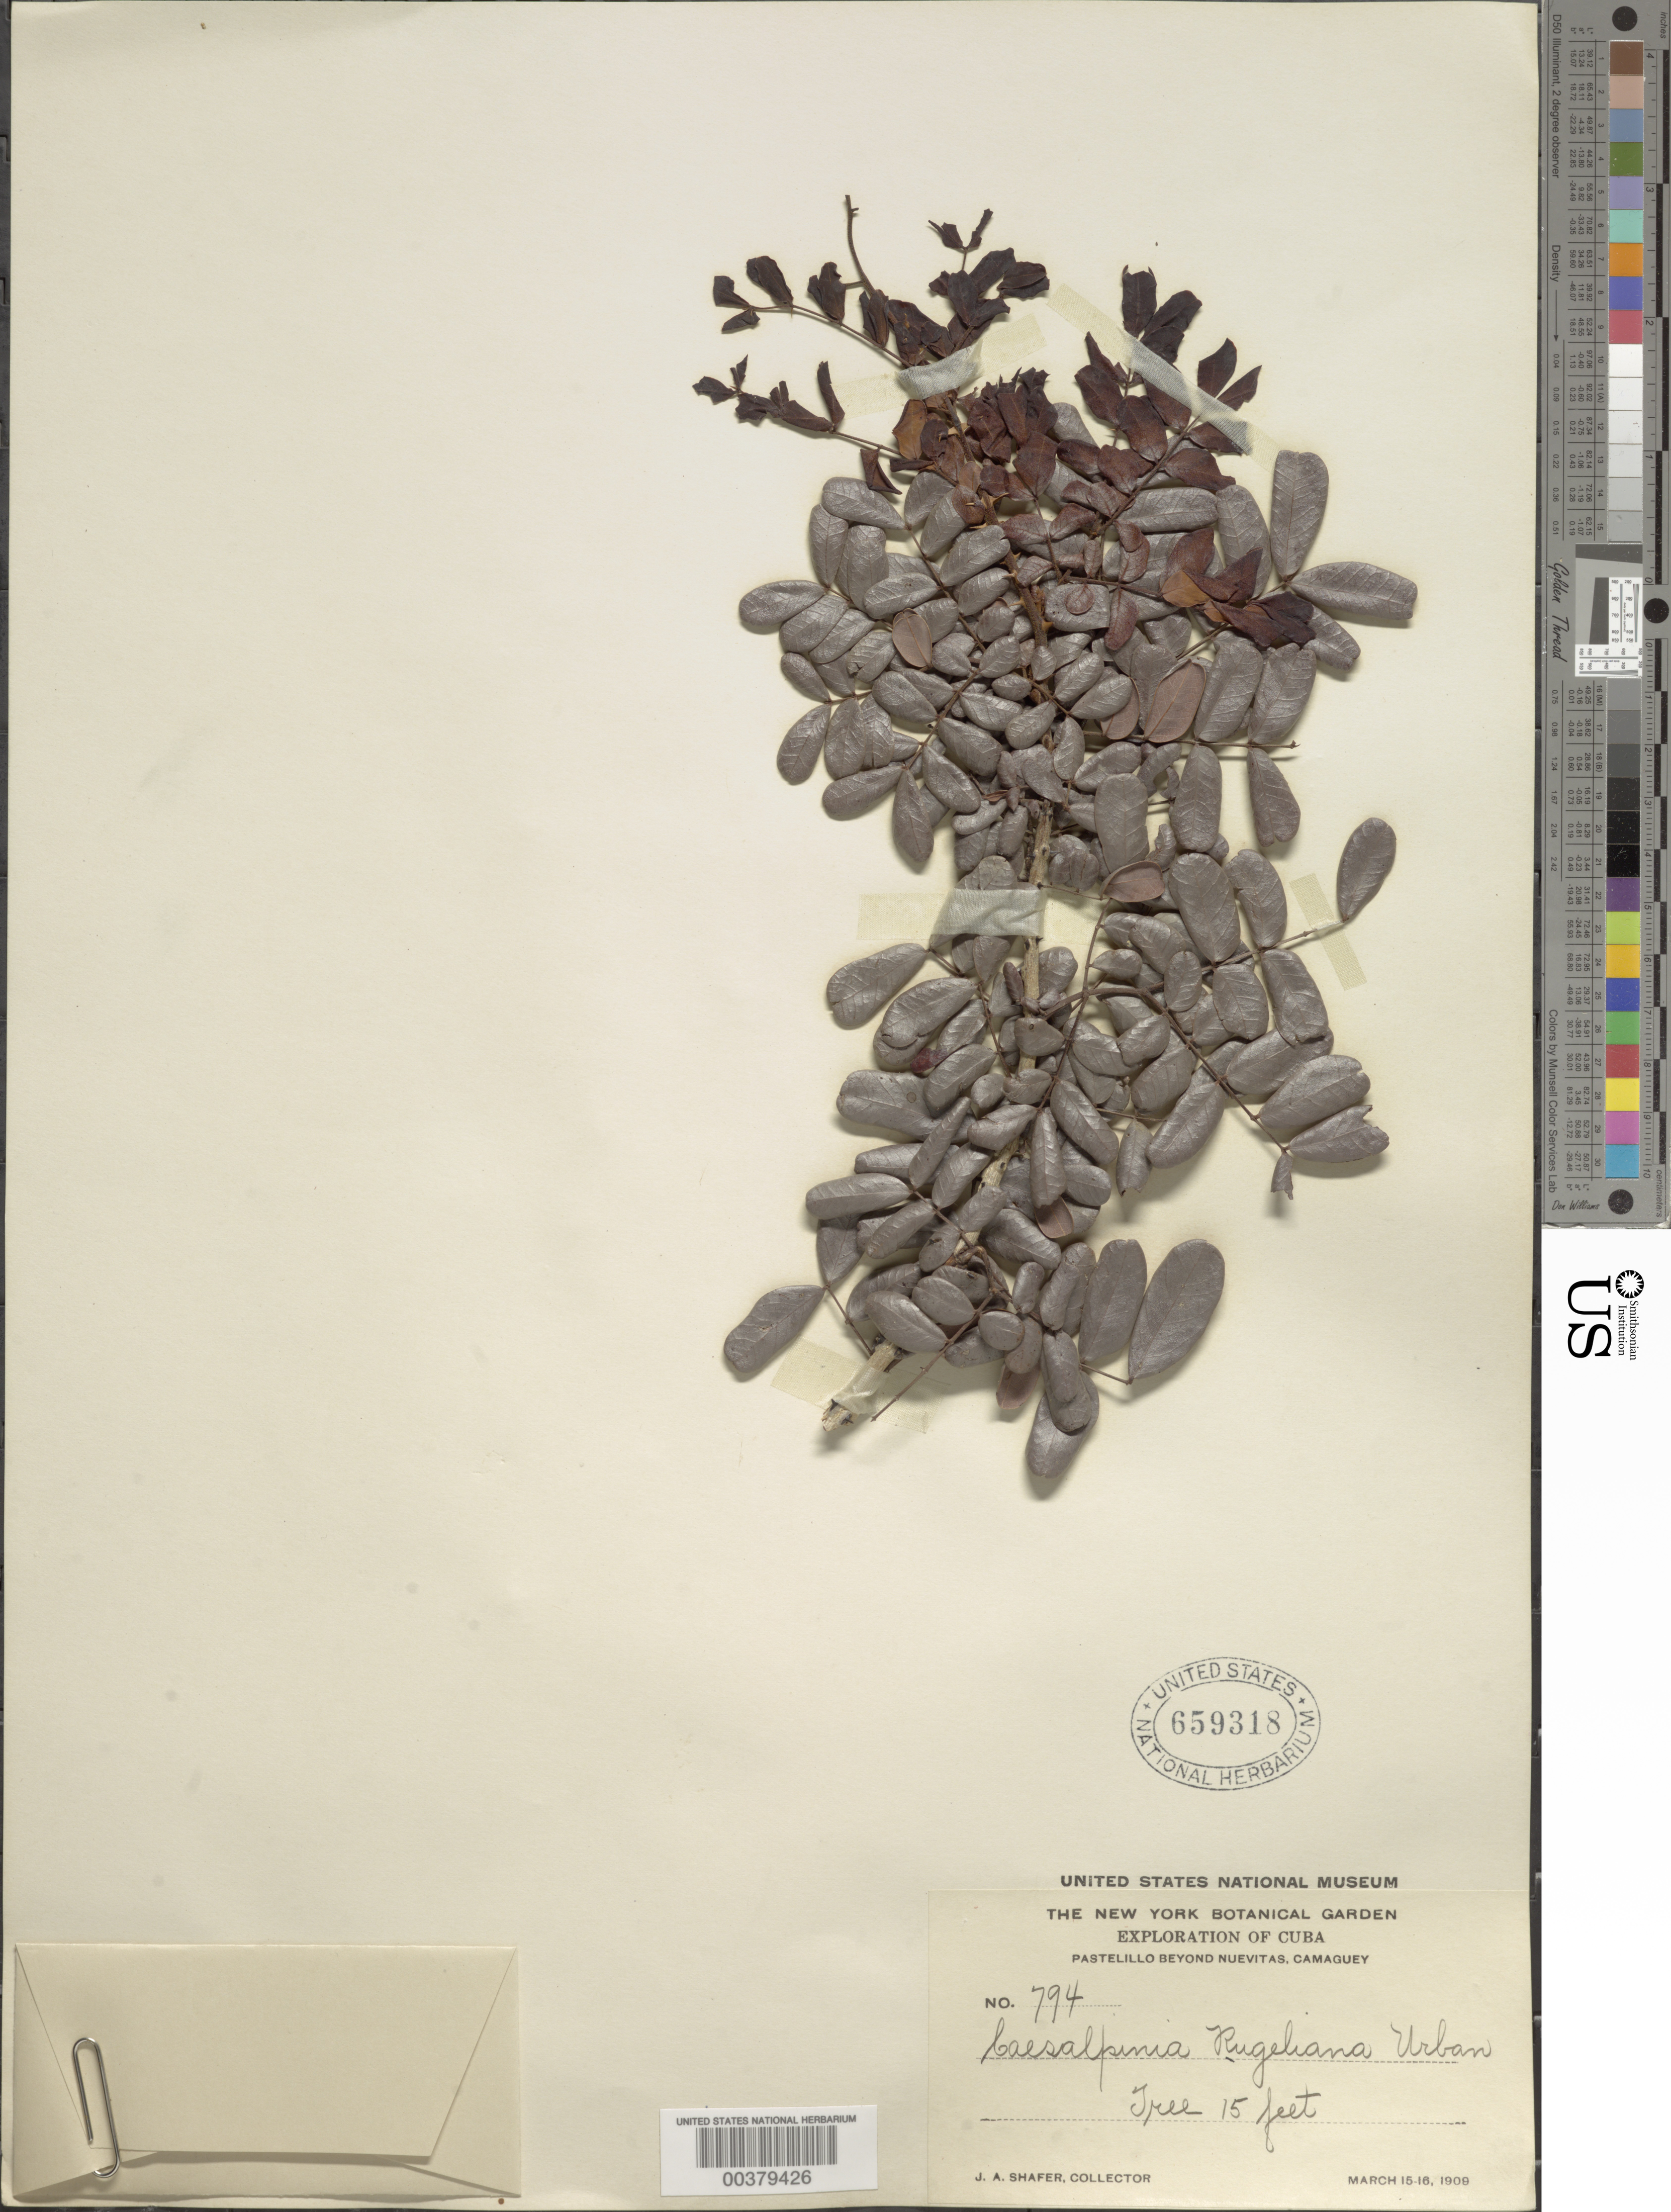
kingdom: Plantae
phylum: Tracheophyta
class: Magnoliopsida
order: Fabales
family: Fabaceae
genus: Caesalpinia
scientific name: Caesalpinia bahamensis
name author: Lam.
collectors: J. A. Shafer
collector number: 794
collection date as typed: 15 Mar 1909 to 16 Mar 1909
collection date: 1909-03-15/1909-03-16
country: Cuba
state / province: Camagüey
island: Greater Antilles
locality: Pastelillo beyond Nuevitas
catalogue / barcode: US 659318